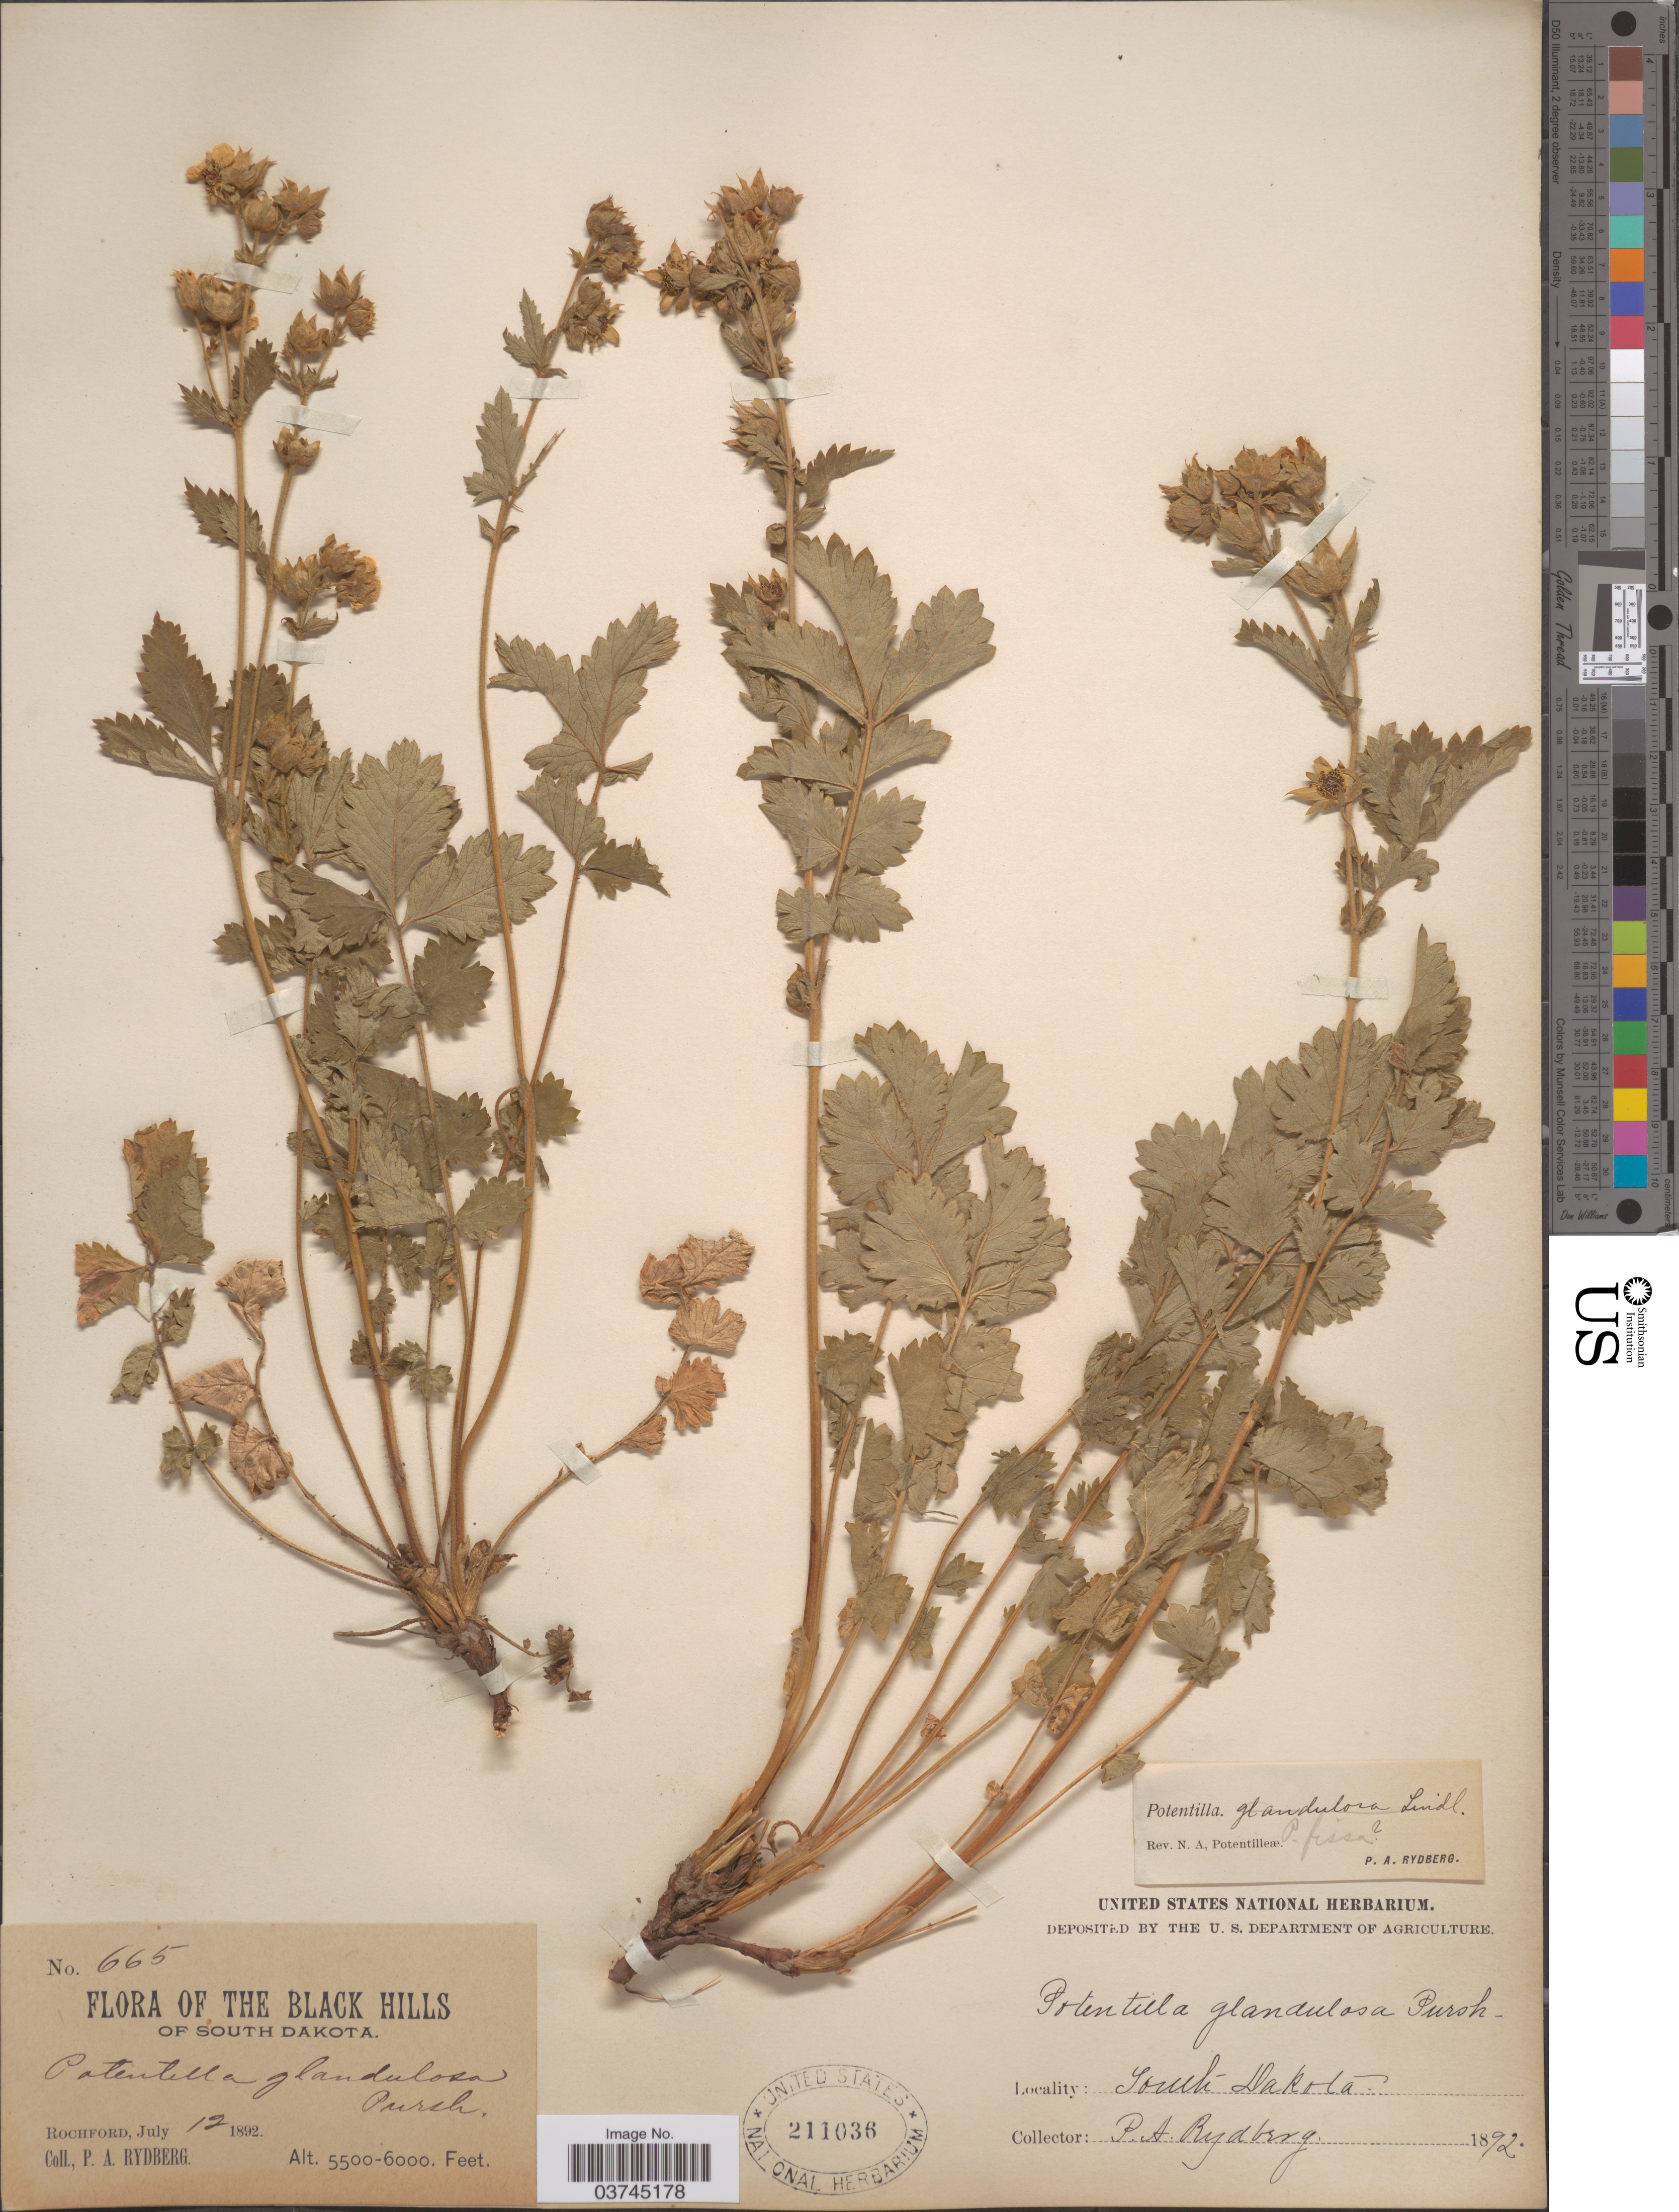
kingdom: Plantae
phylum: Tracheophyta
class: Magnoliopsida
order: Rosales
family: Rosaceae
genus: Drymocallis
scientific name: Drymocallis fissa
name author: (Nutt.) Rydb.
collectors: P. A. Rydberg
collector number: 665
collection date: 1892-07-12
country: United States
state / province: South Dakota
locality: The Black Gills. Rochford.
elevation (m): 1676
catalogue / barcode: US 211036